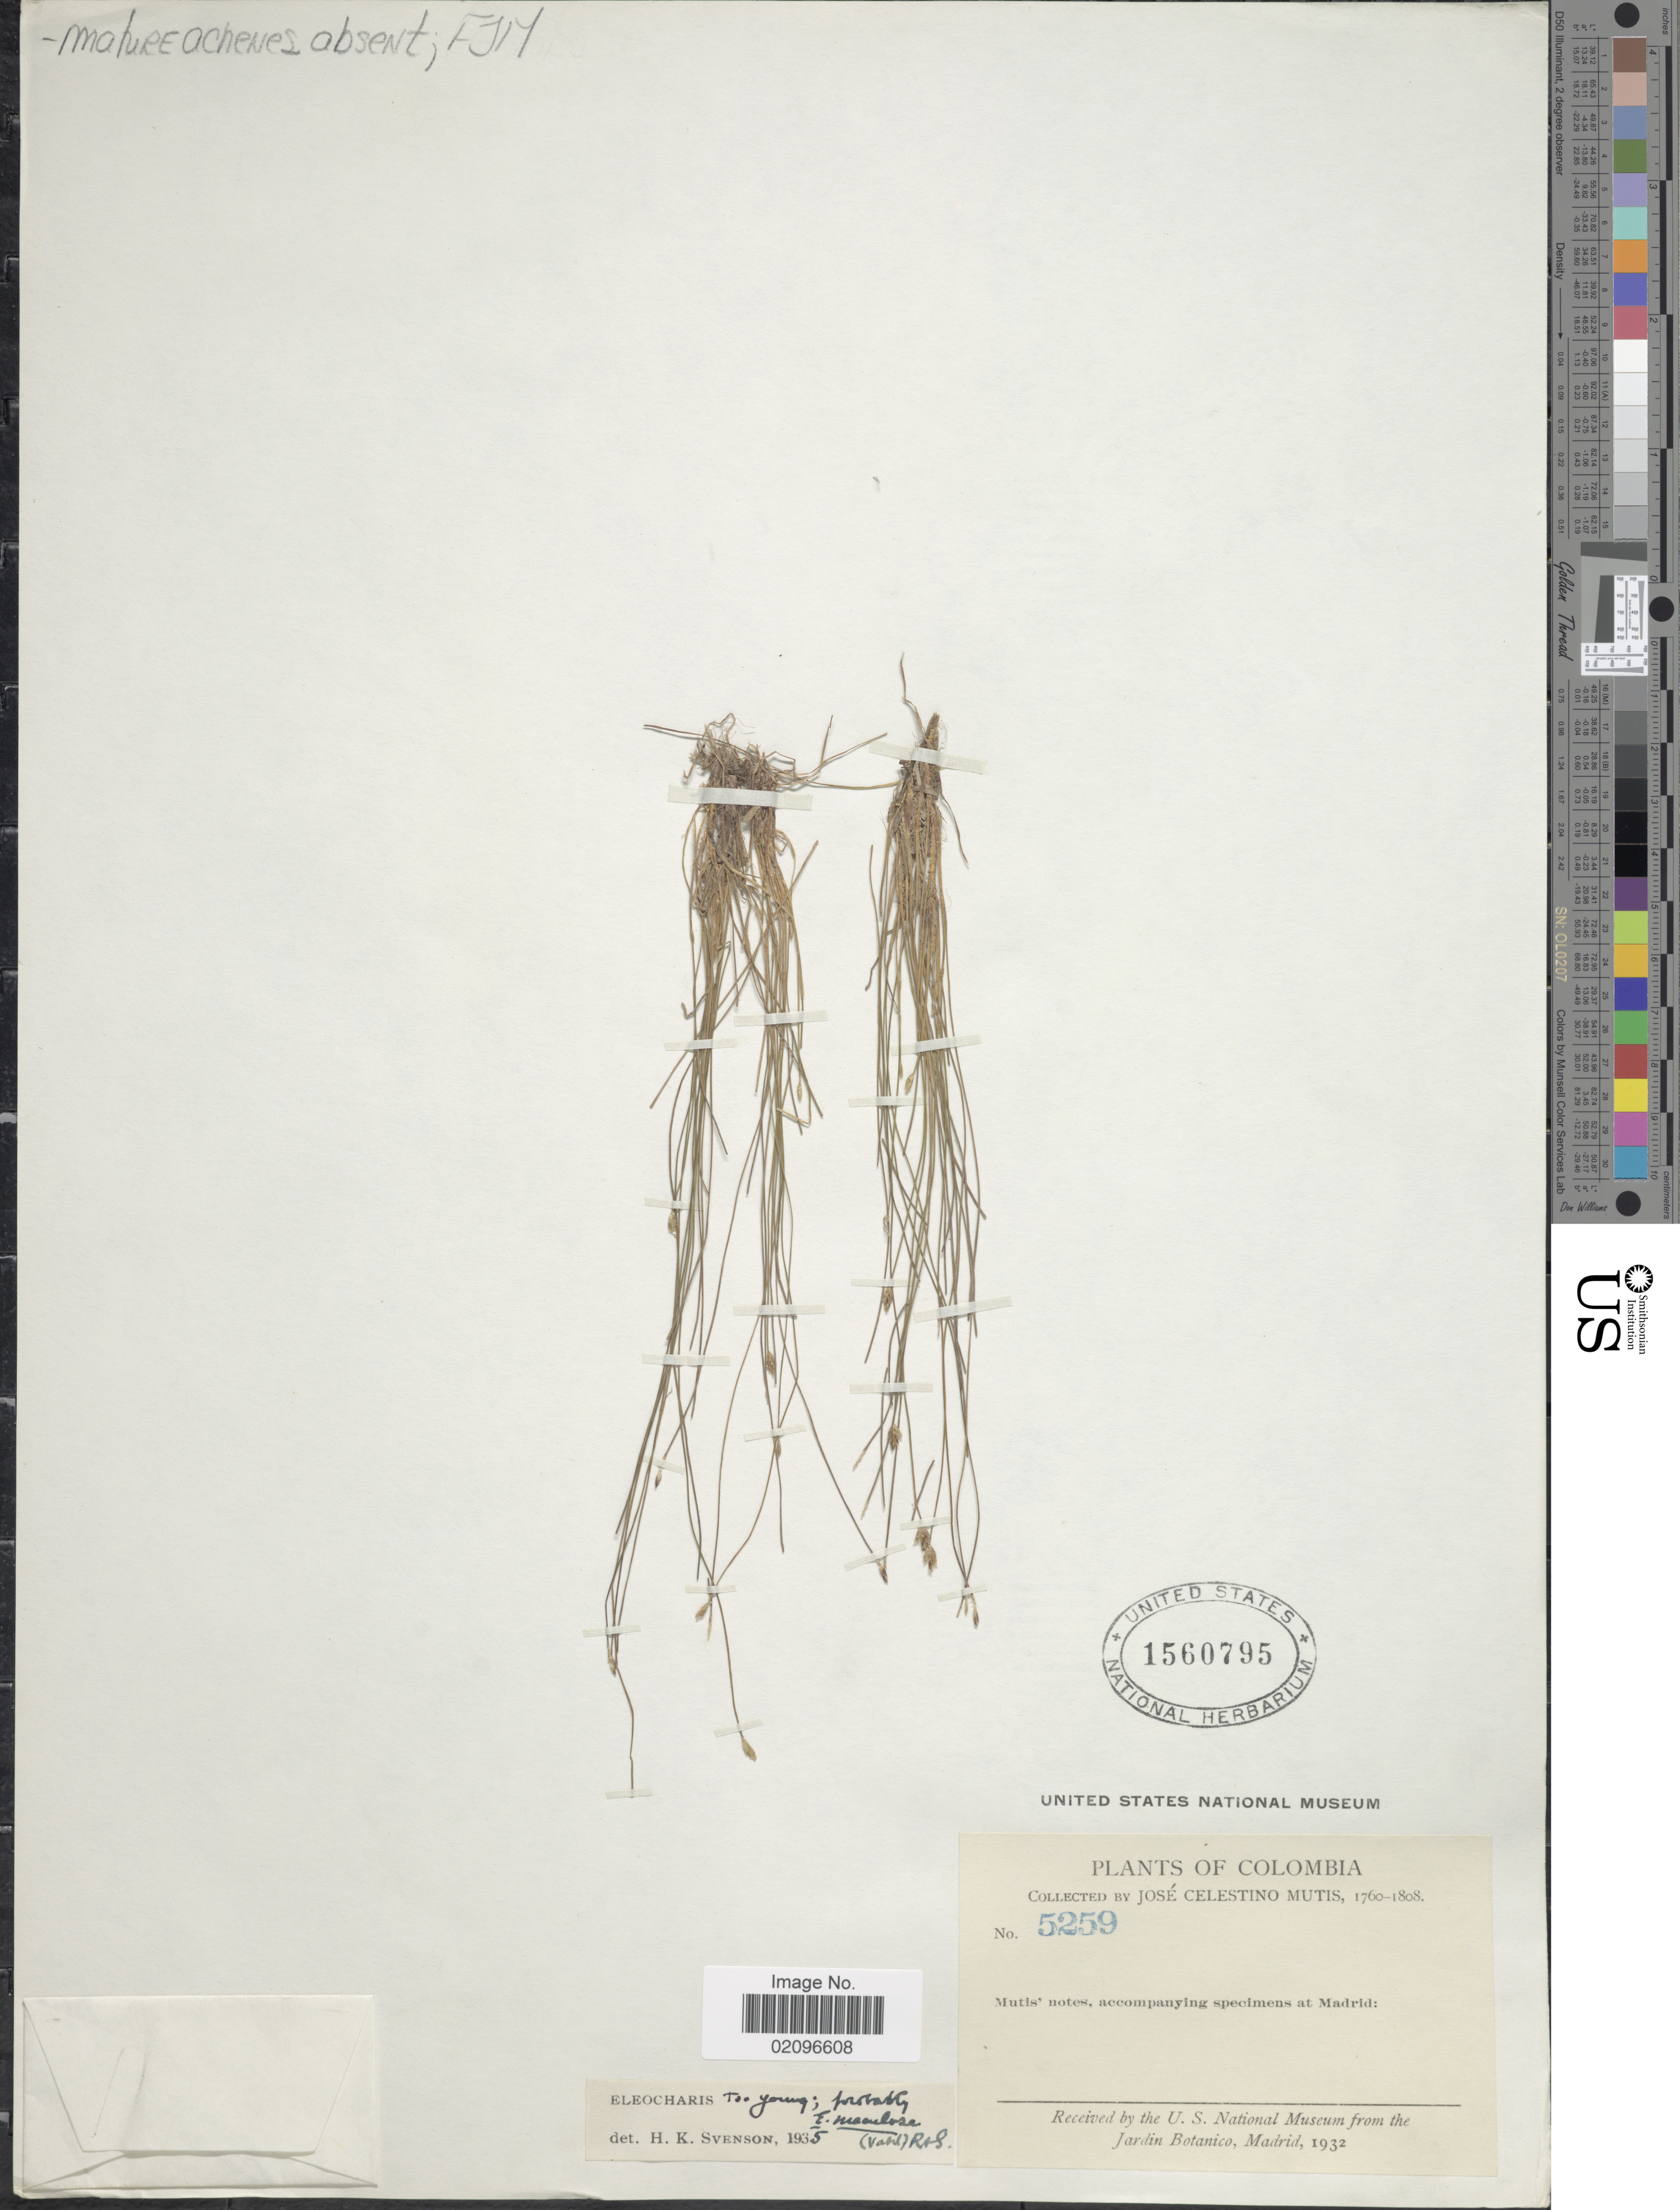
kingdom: Plantae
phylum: Tracheophyta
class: Liliopsida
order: Poales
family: Cyperaceae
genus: Eleocharis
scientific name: Eleocharis maculosa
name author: (Vahl) Roem. & Schult.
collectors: J. C. B. Mutis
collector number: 5259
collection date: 1760/1808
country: Colombia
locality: Colombia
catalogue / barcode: US 1560795